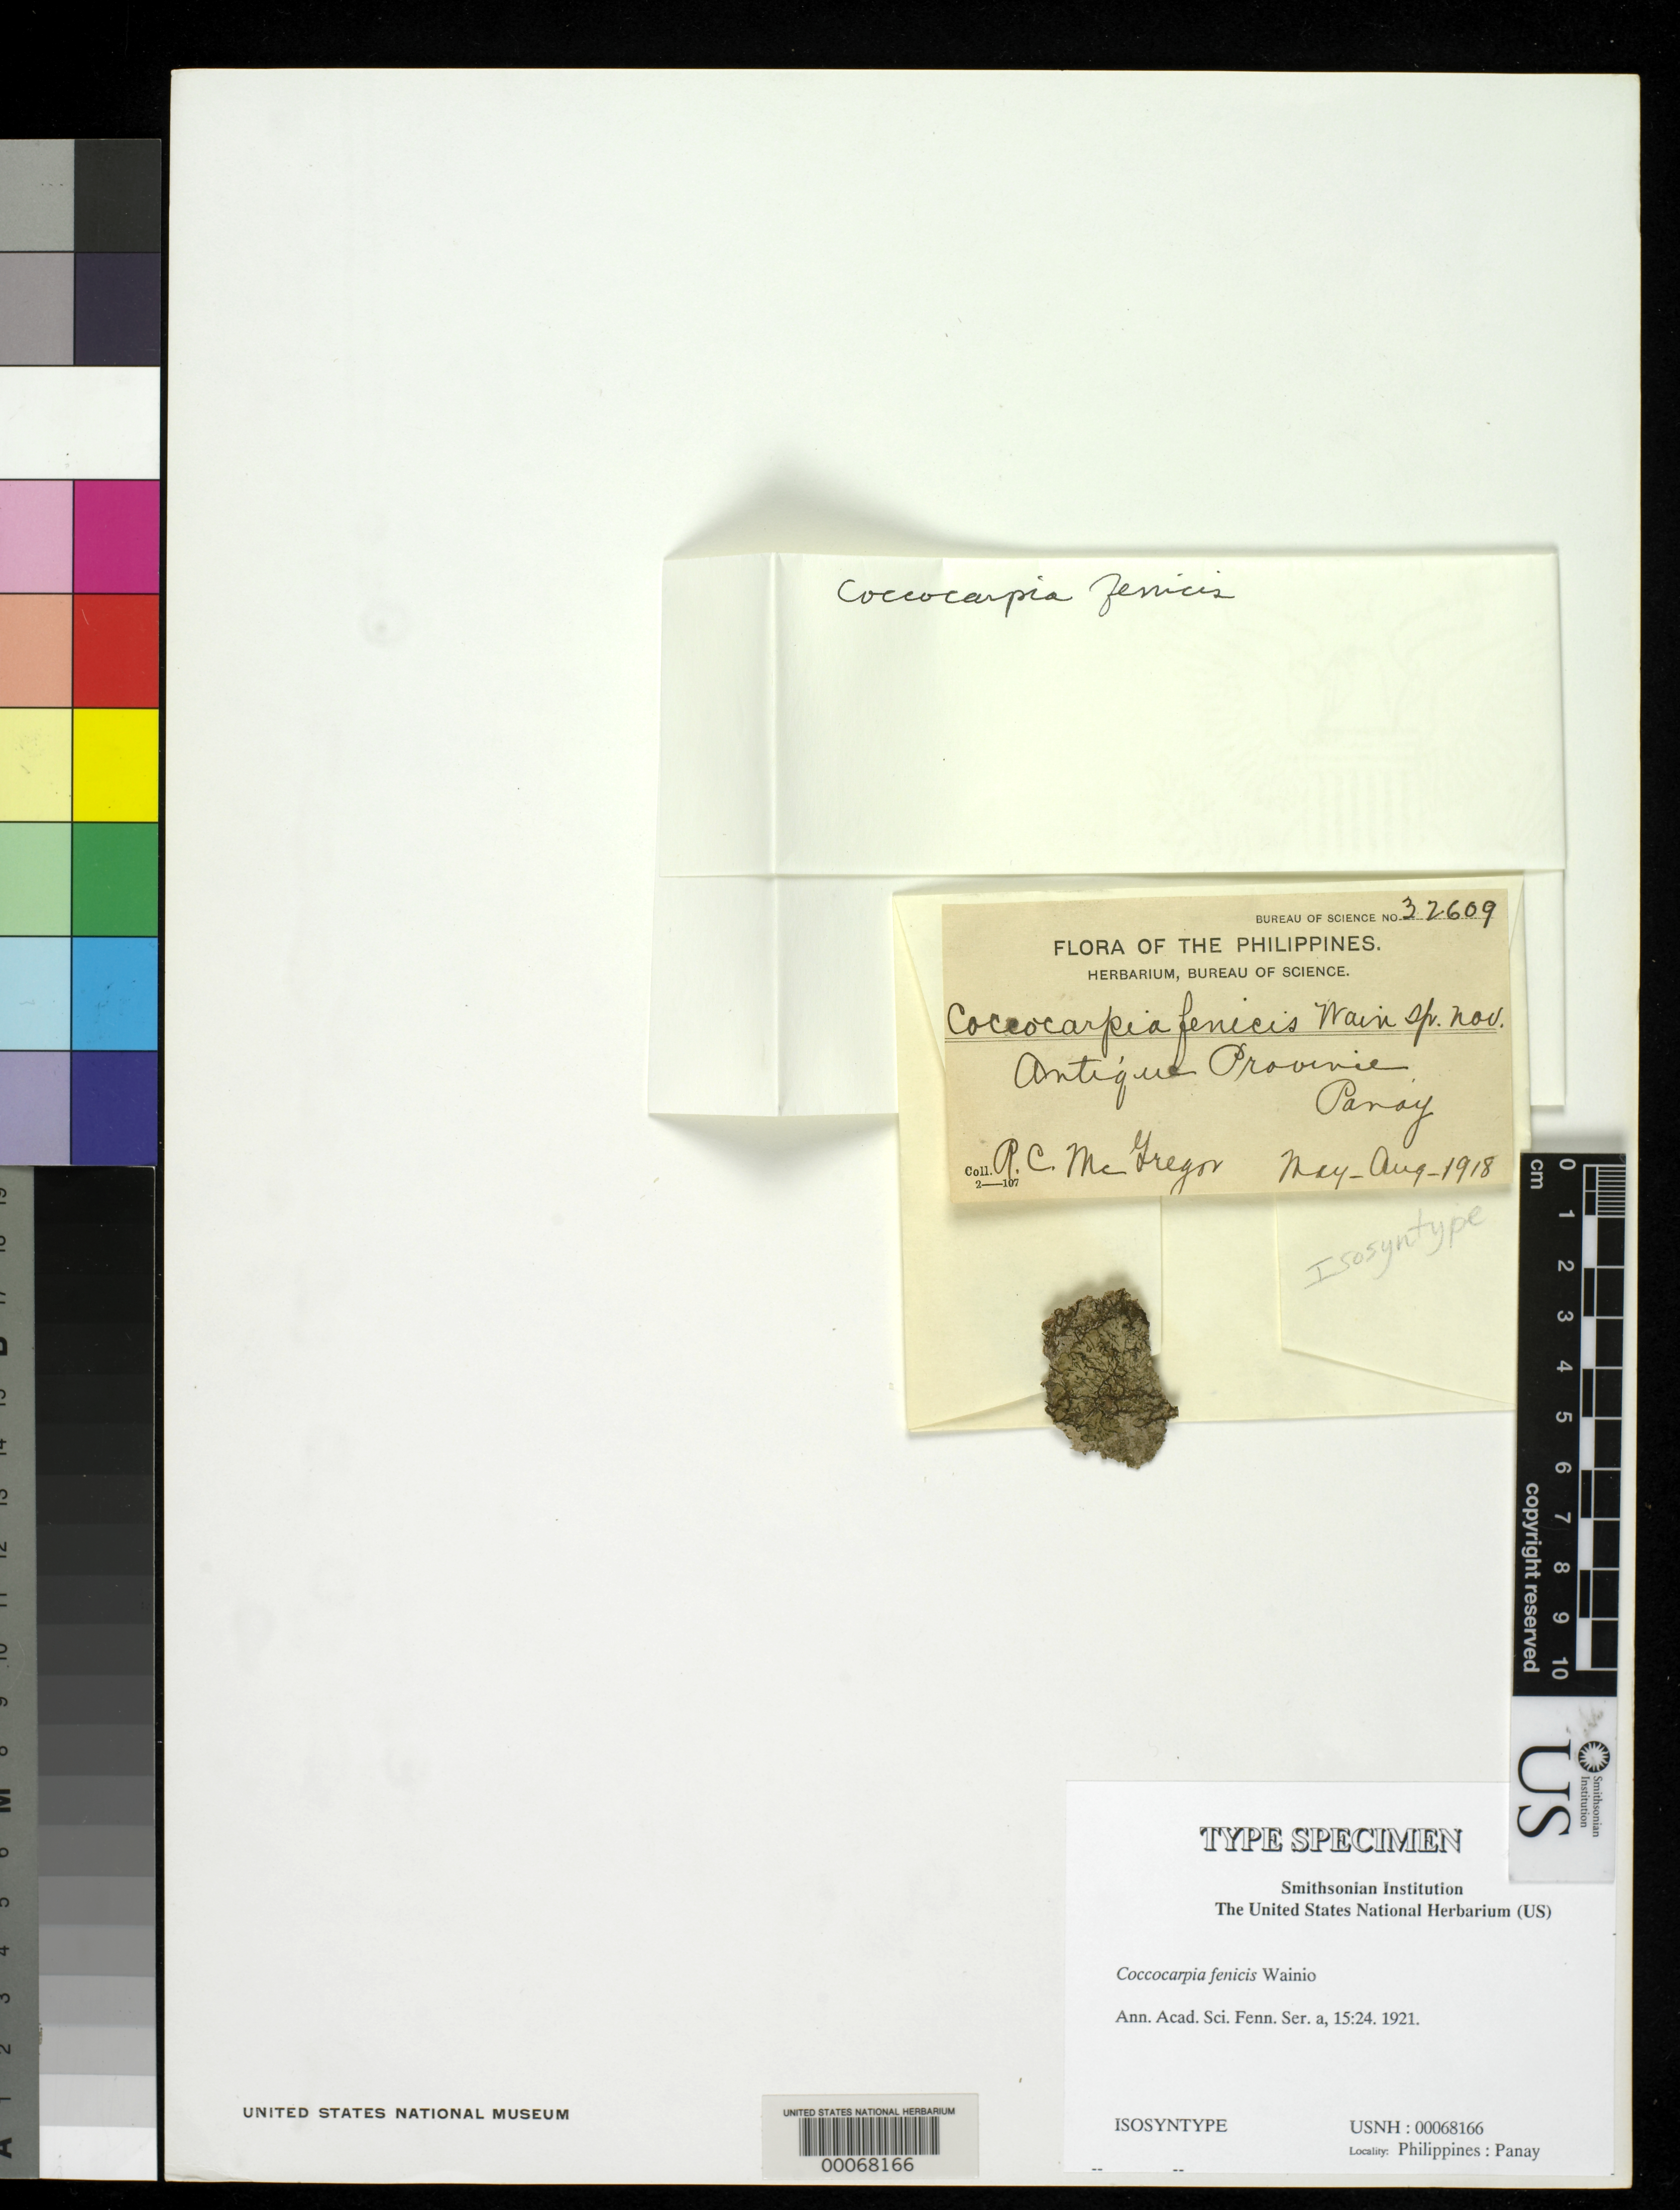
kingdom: Fungi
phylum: Ascomycota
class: Lecanoromycetes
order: Peltigerales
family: Coccocarpiaceae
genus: Coccocarpia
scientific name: Coccocarpia fenicis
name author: Vain.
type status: Isosyntype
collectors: R. C. McGregor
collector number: Bur. Sci. 32609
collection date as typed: May 1918 to -- Aug 1918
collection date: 1918-05/1918-08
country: Philippines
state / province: Western Visayas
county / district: Antique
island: Panay